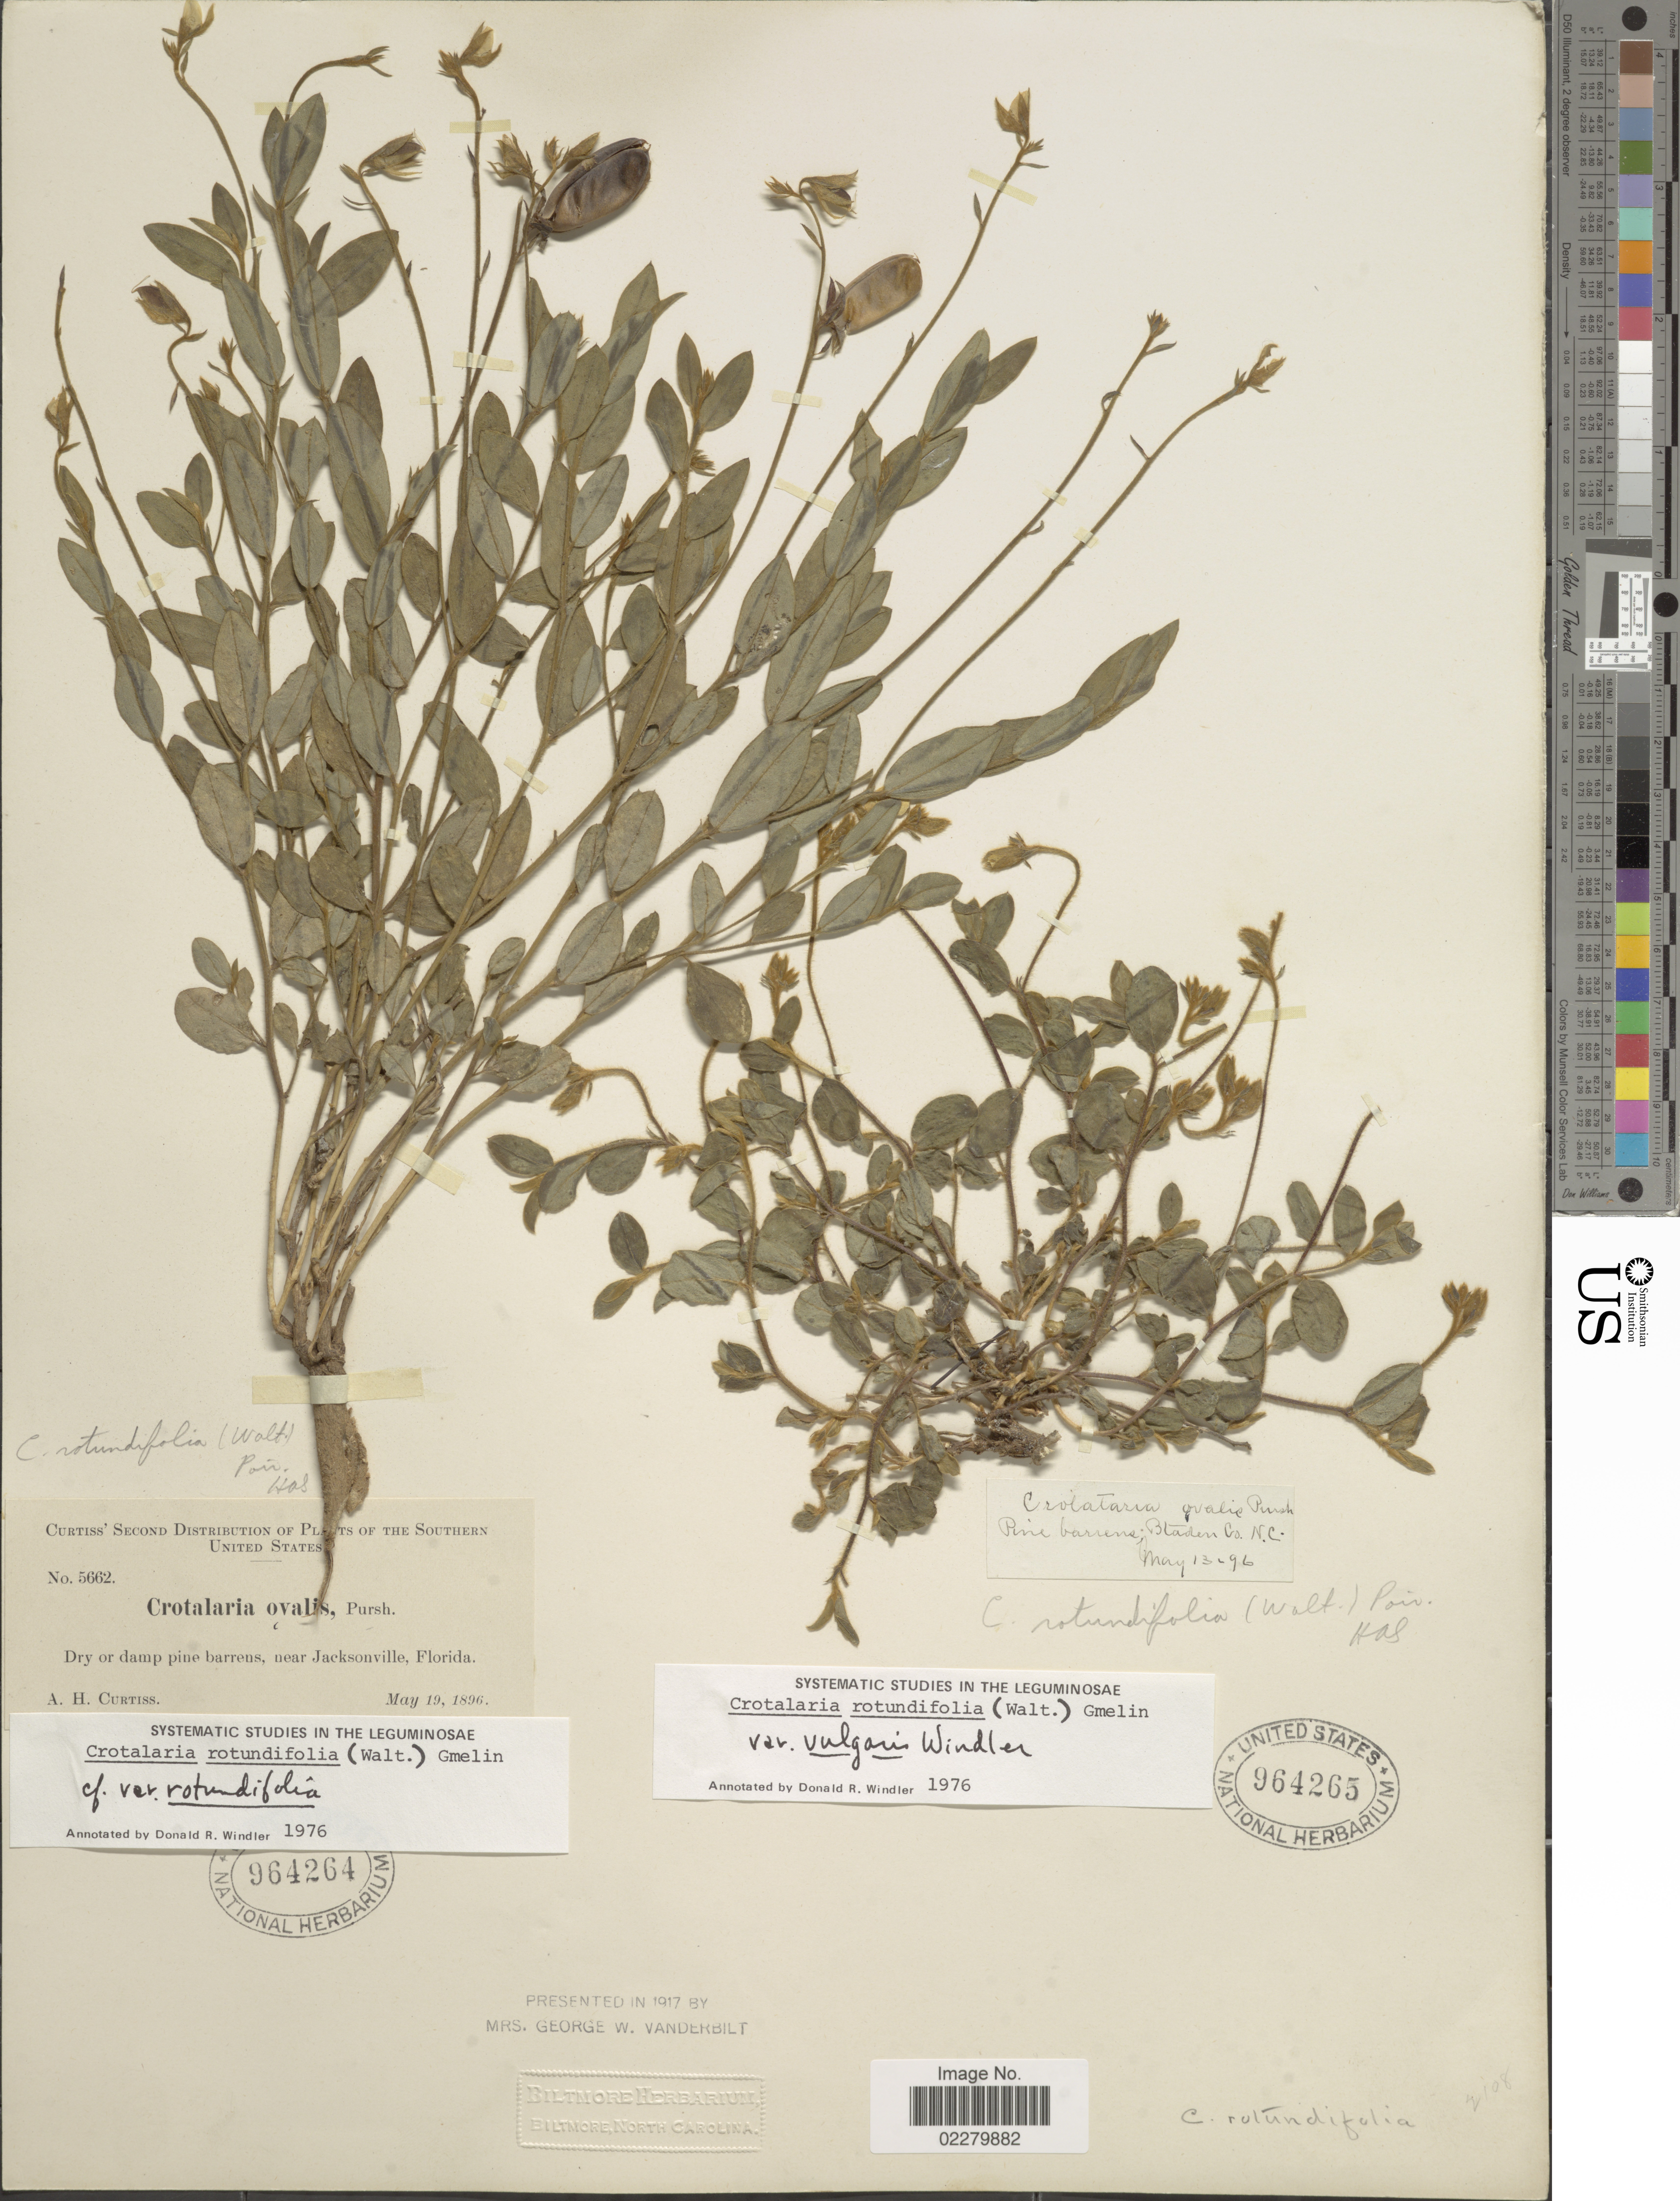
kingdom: Plantae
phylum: Tracheophyta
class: Magnoliopsida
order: Fabales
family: Fabaceae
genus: Crotalaria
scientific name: Crotalaria rotundifolia var. vulgaris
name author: Windler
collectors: A. H. Curtiss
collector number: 5662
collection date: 1896-05-19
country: United States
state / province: Florida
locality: Dry or damp pine barrens, near Jacksonville, Florida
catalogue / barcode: US 964264